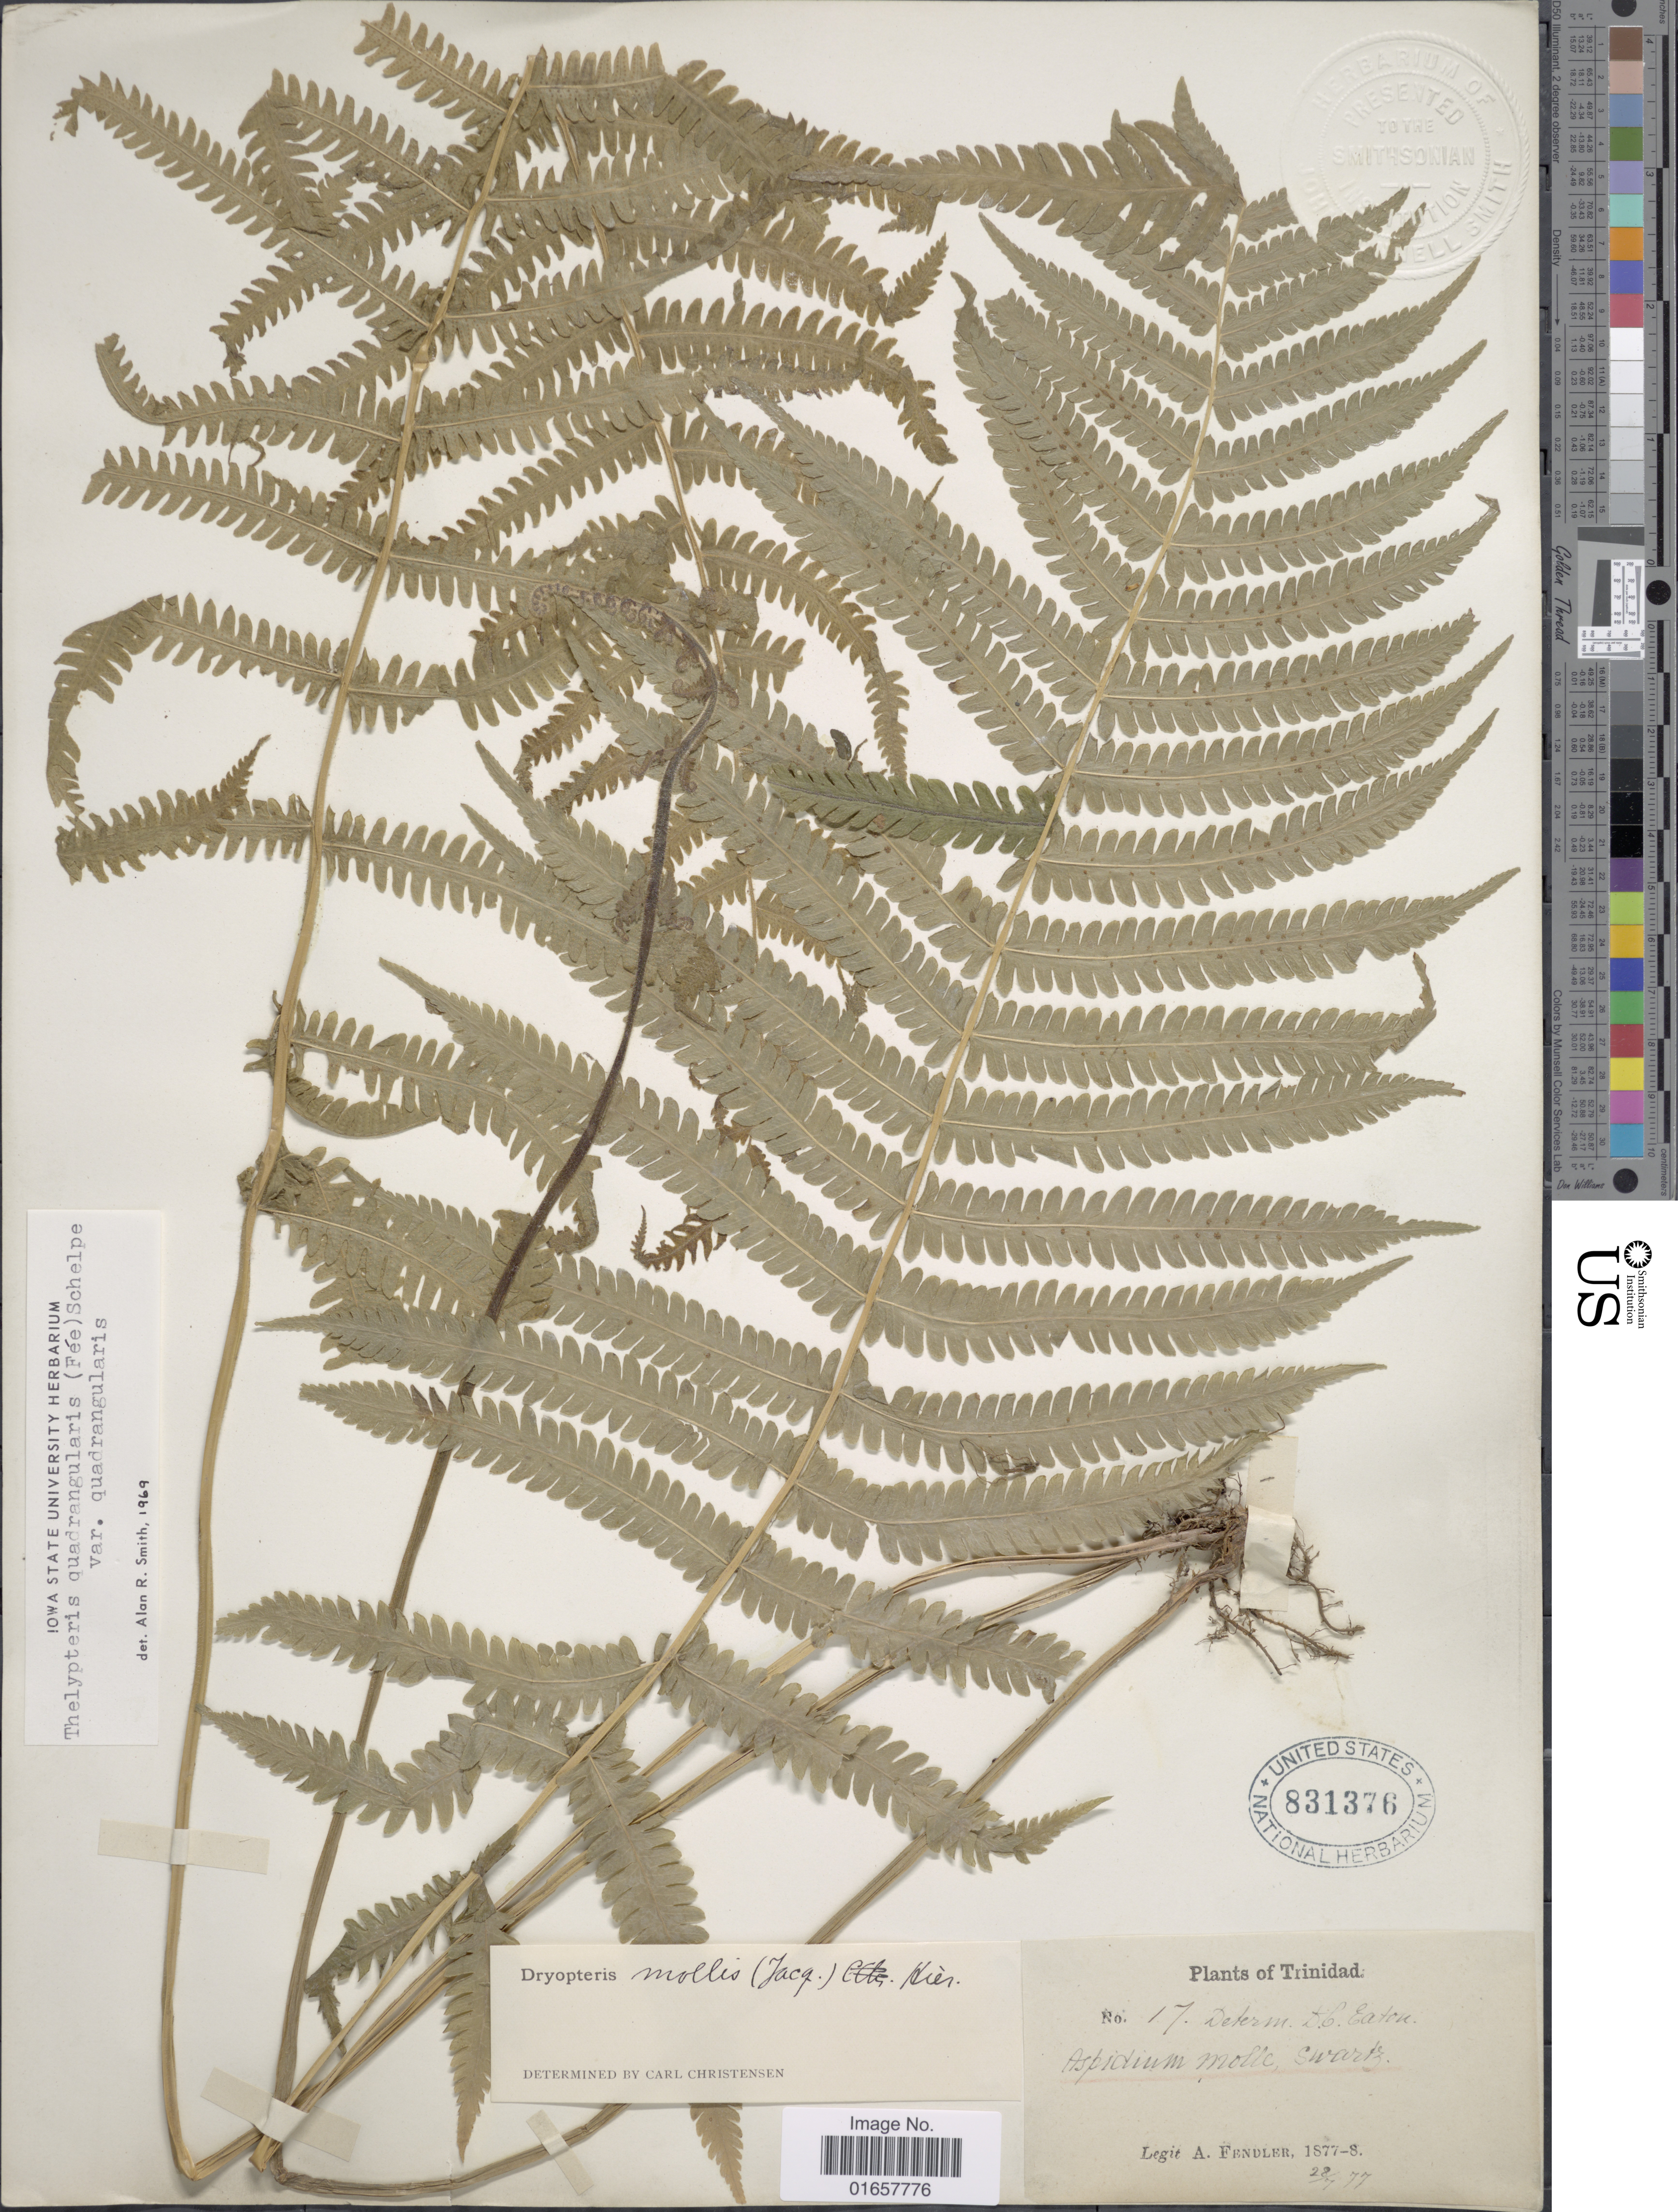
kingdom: Plantae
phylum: Tracheophyta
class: Polypodiopsida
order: Polypodiales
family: Thelypteridaceae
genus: Christella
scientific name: Christella hispidula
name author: (Decne.) Holttum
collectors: A. Fendler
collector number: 17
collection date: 1877-07-28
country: Trinidad and Tobago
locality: Trinidad.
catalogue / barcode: US 831376